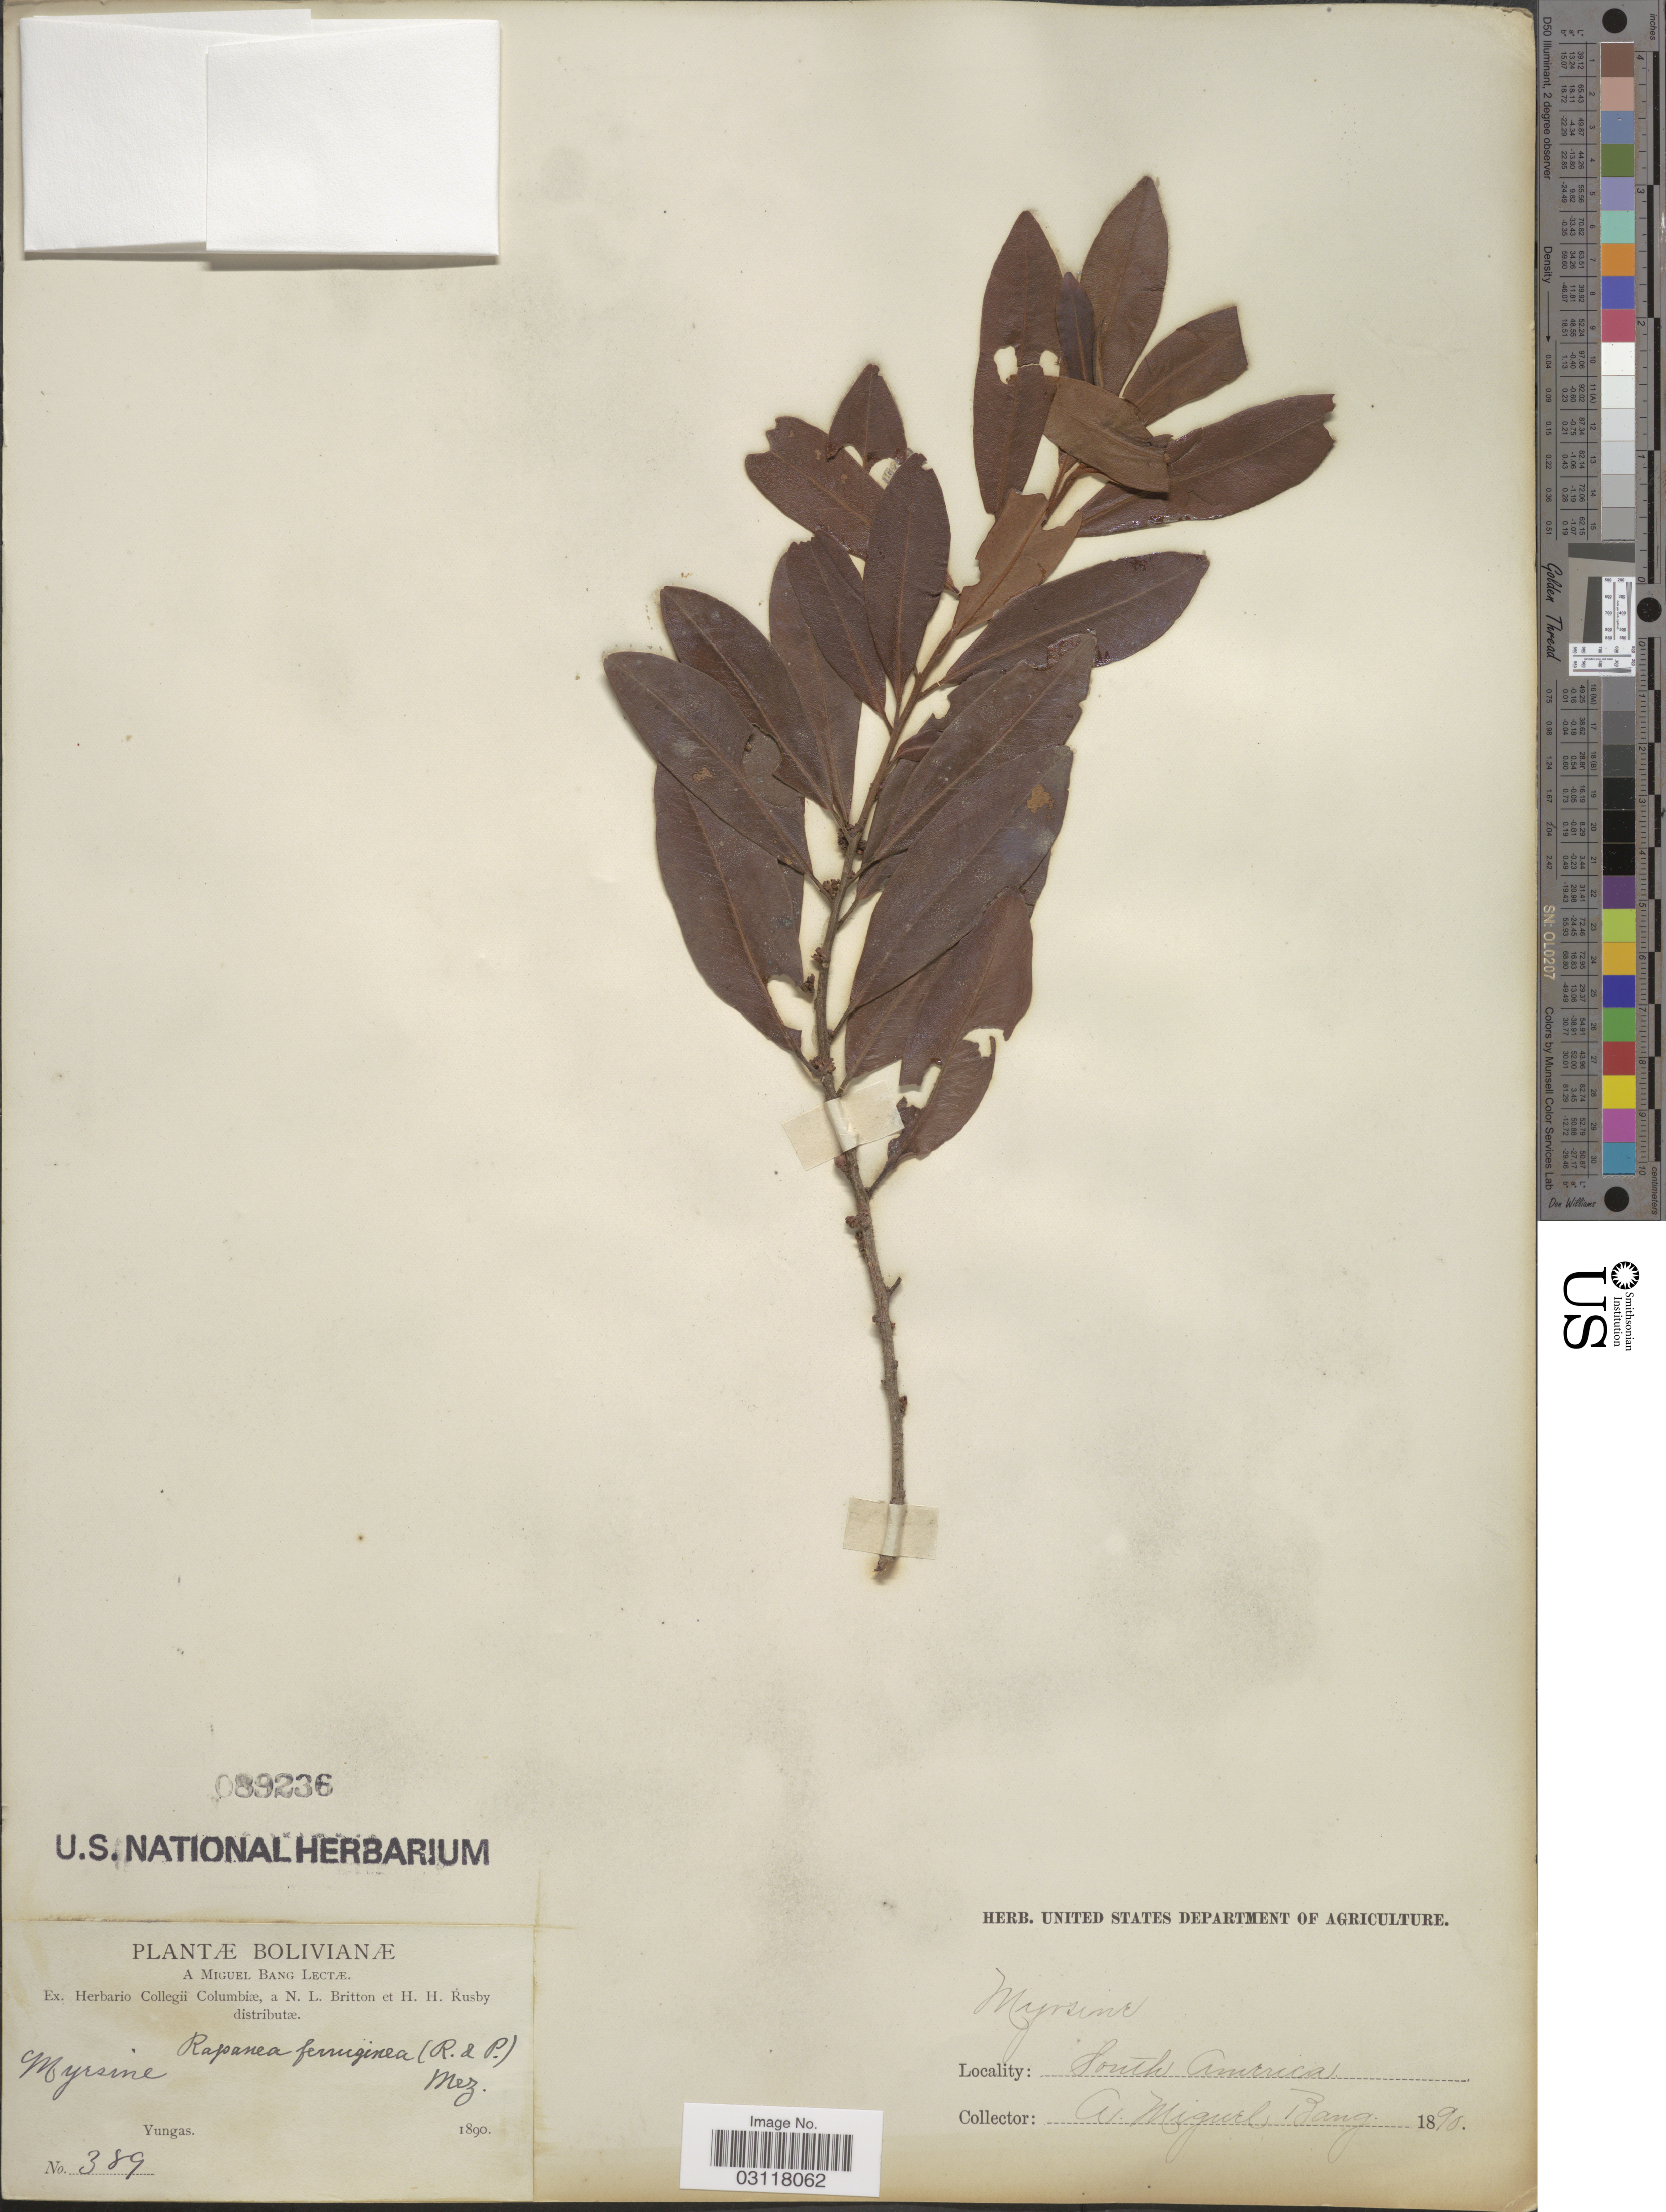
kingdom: Plantae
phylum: Tracheophyta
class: Magnoliopsida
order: Ericales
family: Primulaceae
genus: Rapanea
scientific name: Rapanea ferruginea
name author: (Ruiz & Pav.) Mez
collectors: M. Bang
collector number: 389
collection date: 1890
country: Bolivia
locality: Yungas.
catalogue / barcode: US 89236